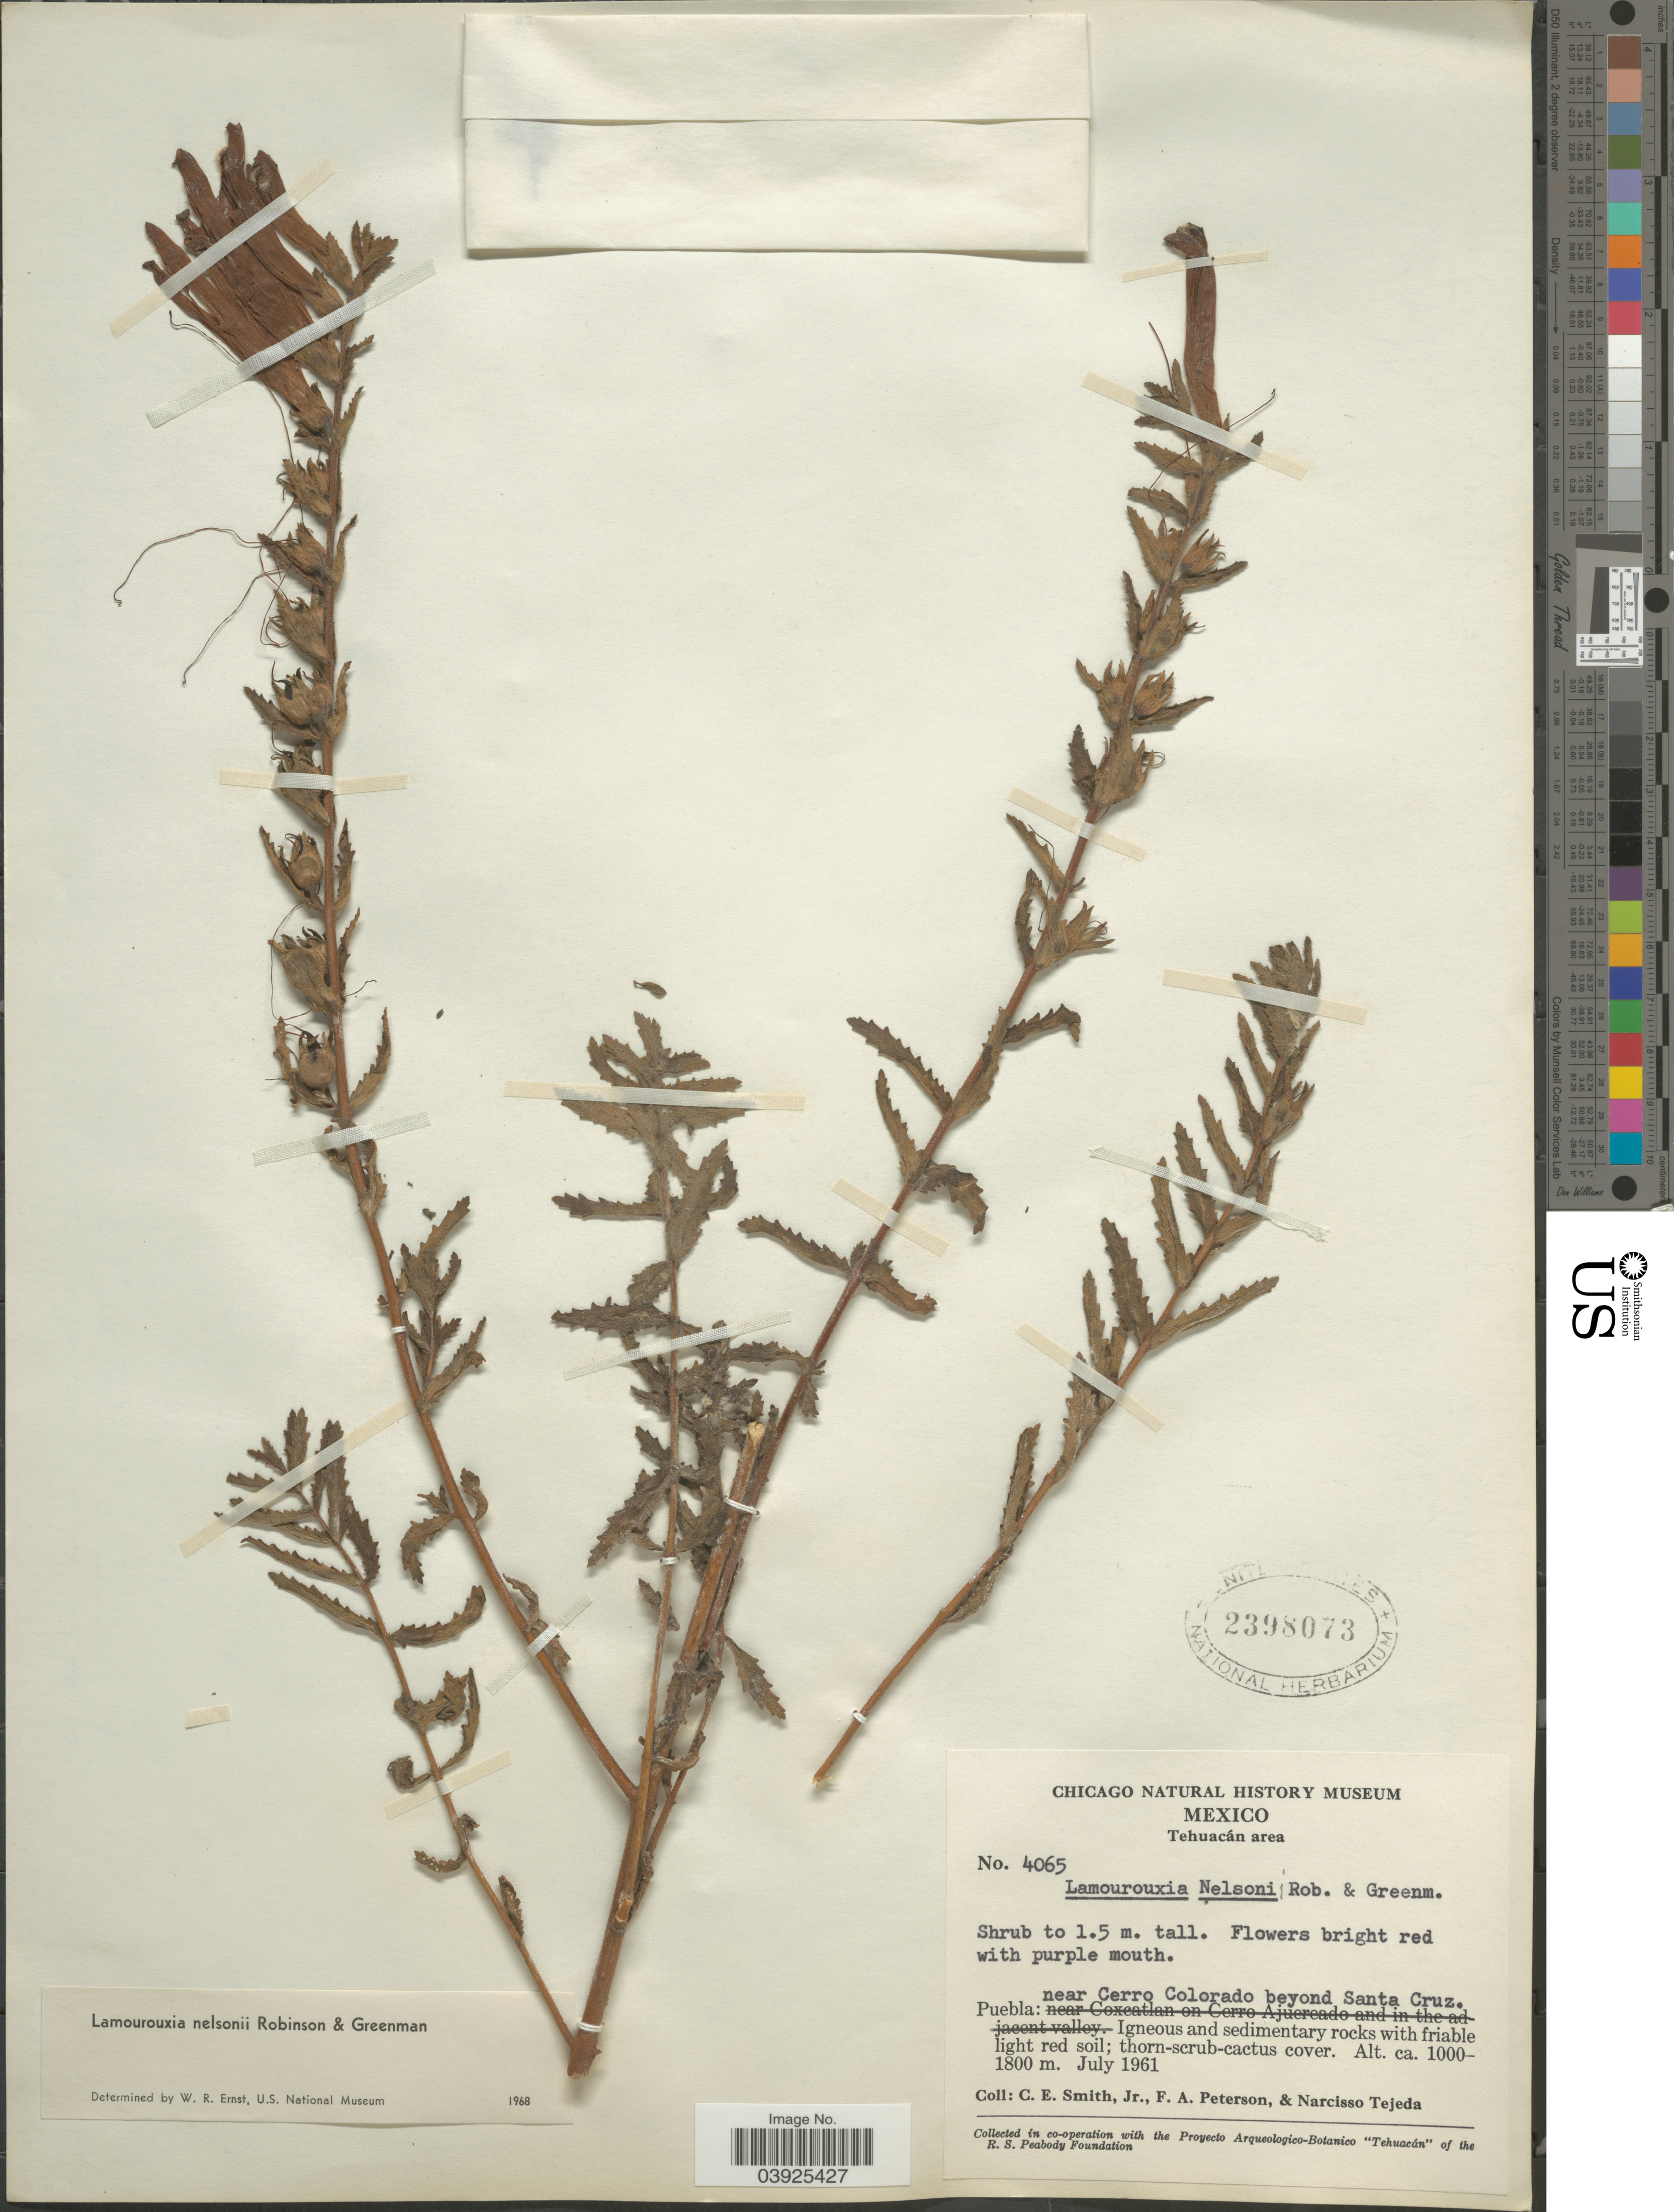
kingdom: Plantae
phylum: Tracheophyta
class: Magnoliopsida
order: Lamiales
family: Orobanchaceae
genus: Lamourouxia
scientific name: Lamourouxia nelsonii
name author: B.L. Rob. & Greenm.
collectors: C. E. Smith Jr., F. A. Peterson & N. Tejeda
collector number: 4065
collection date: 1961-07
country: Mexico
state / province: Puebla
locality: Tehuacán area. Near Cerro Colorado beyond Santa Cruz.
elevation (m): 1000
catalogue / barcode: US 2398073